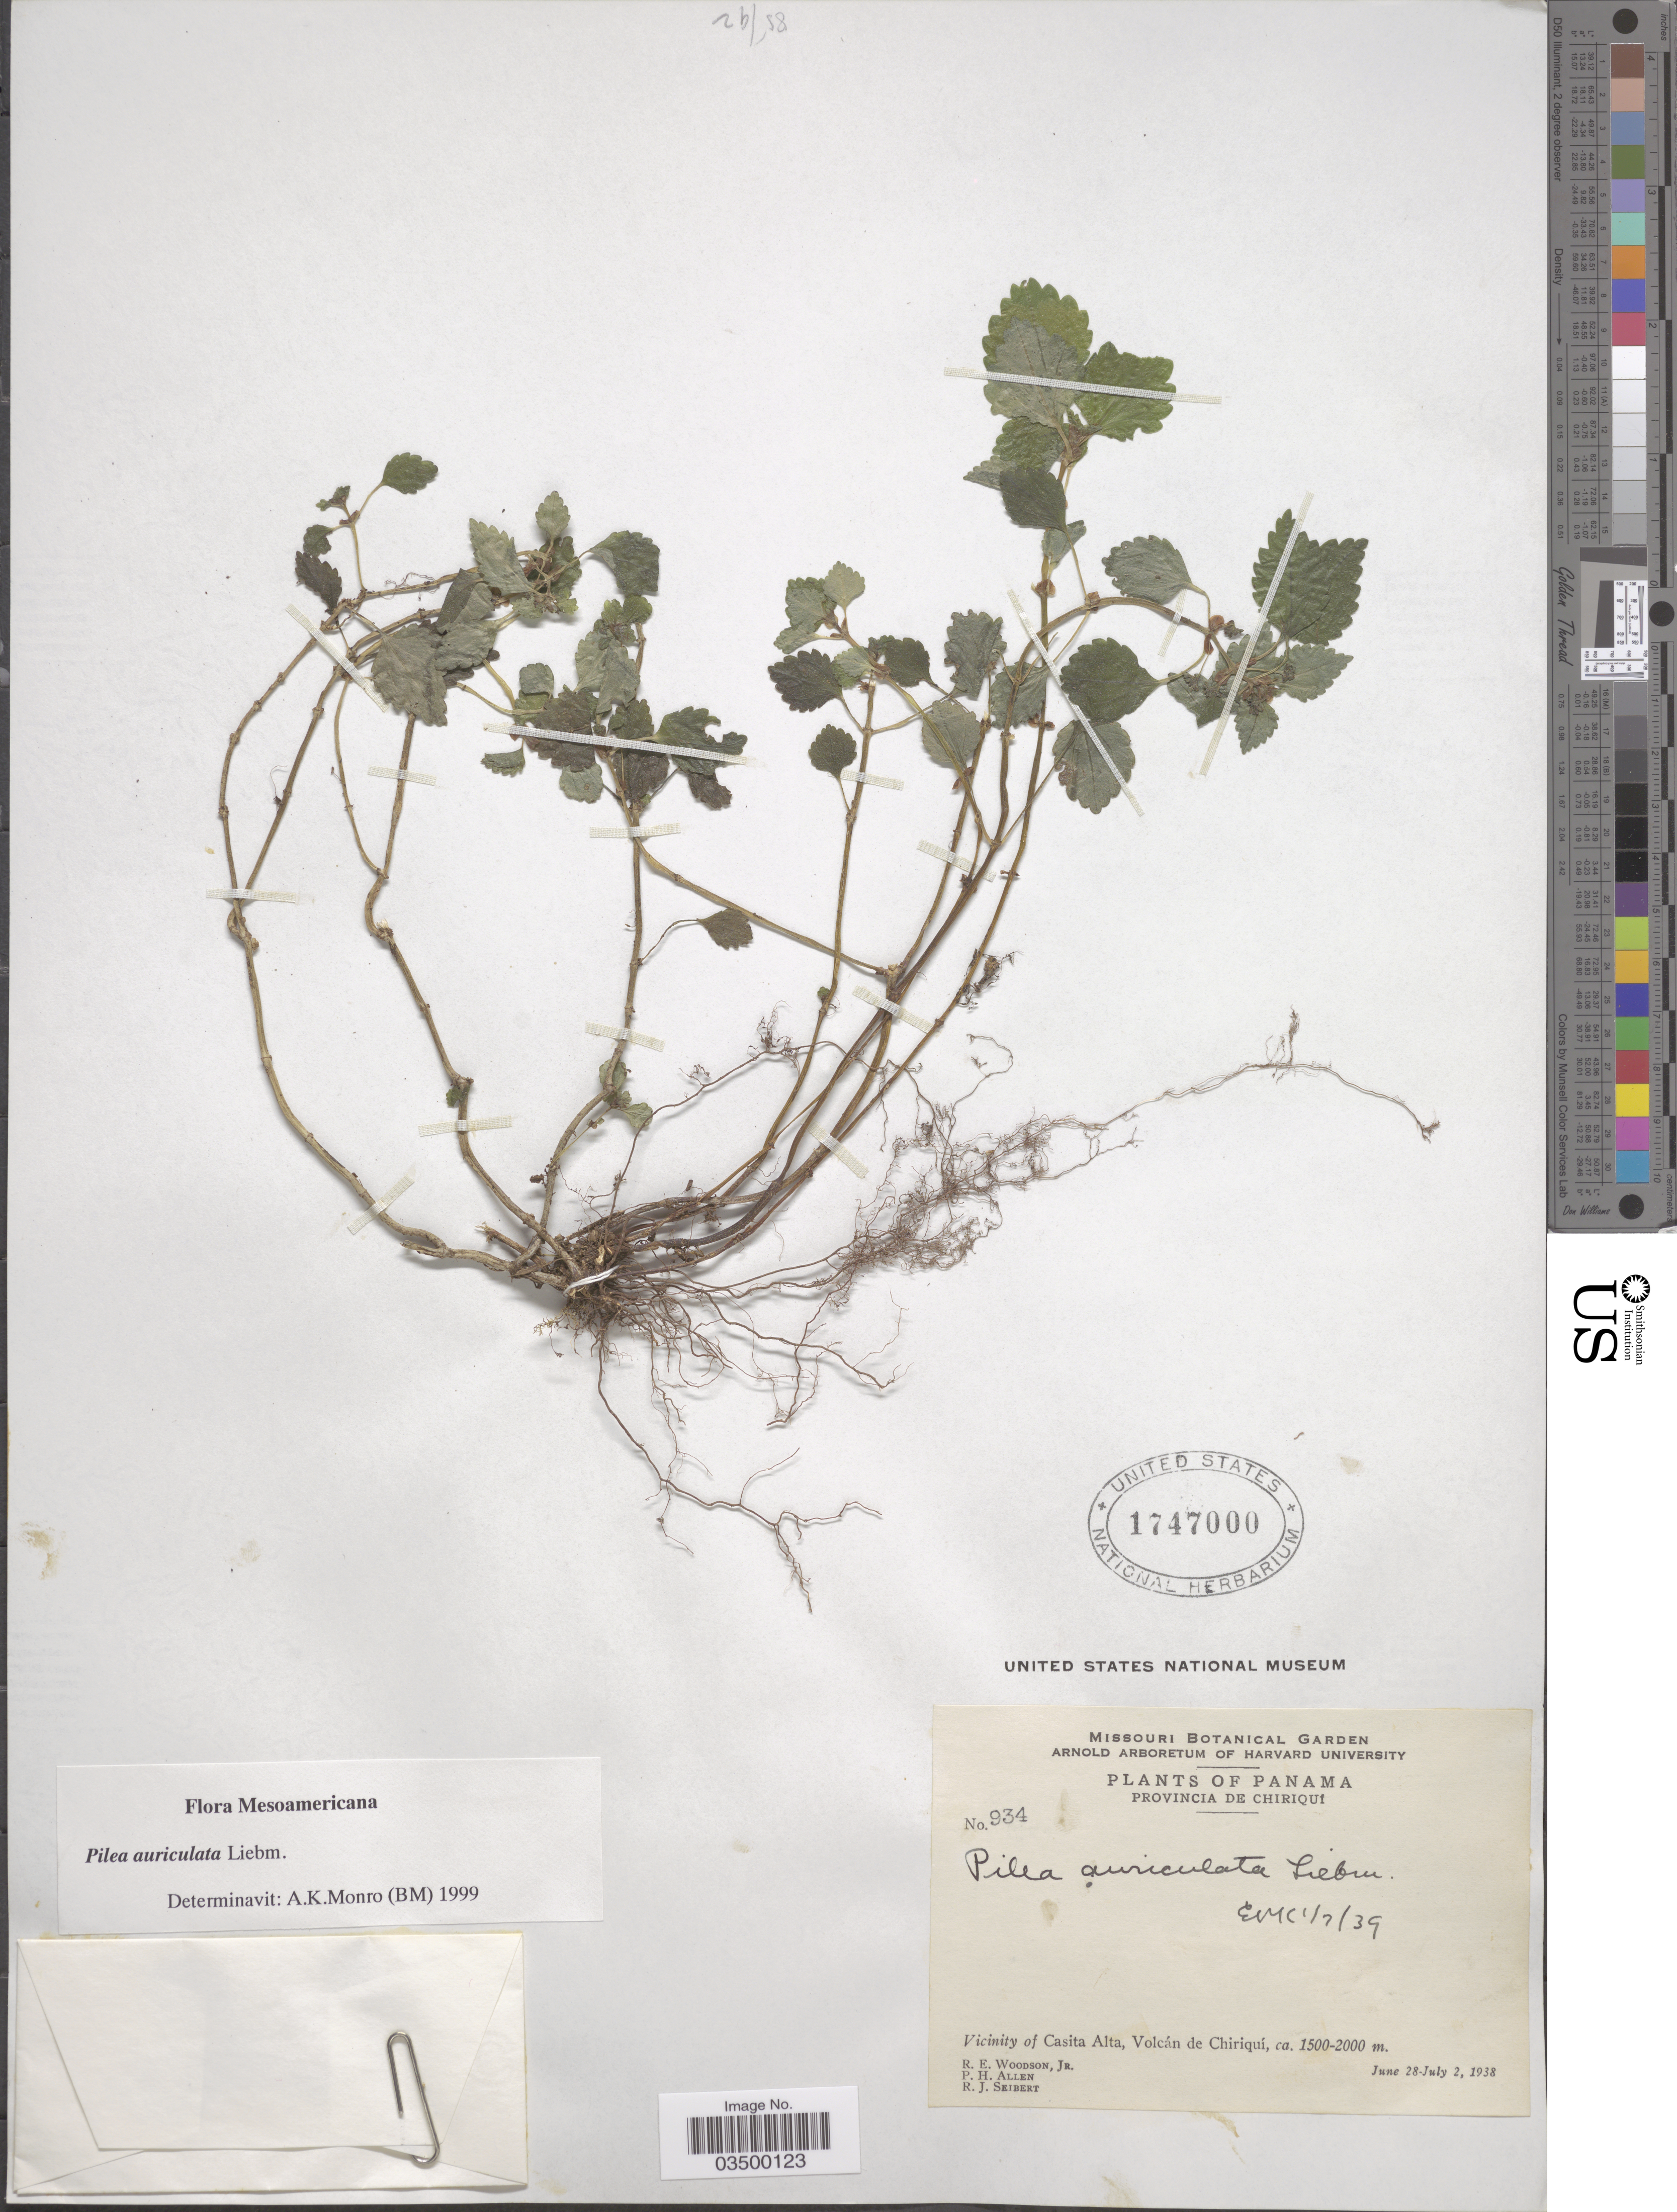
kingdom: Plantae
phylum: Tracheophyta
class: Magnoliopsida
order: Rosales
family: Urticaceae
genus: Pilea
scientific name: Pilea auriculata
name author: Liebm.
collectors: R. E. Woodson, P. H. Allen & R. J. Seibert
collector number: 934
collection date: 1938-06-28/1938-07-02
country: Panama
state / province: Chiriqui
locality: Vicinity of Casita Alta, Volcán de Chiriquí.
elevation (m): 1500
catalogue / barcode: US 1747000